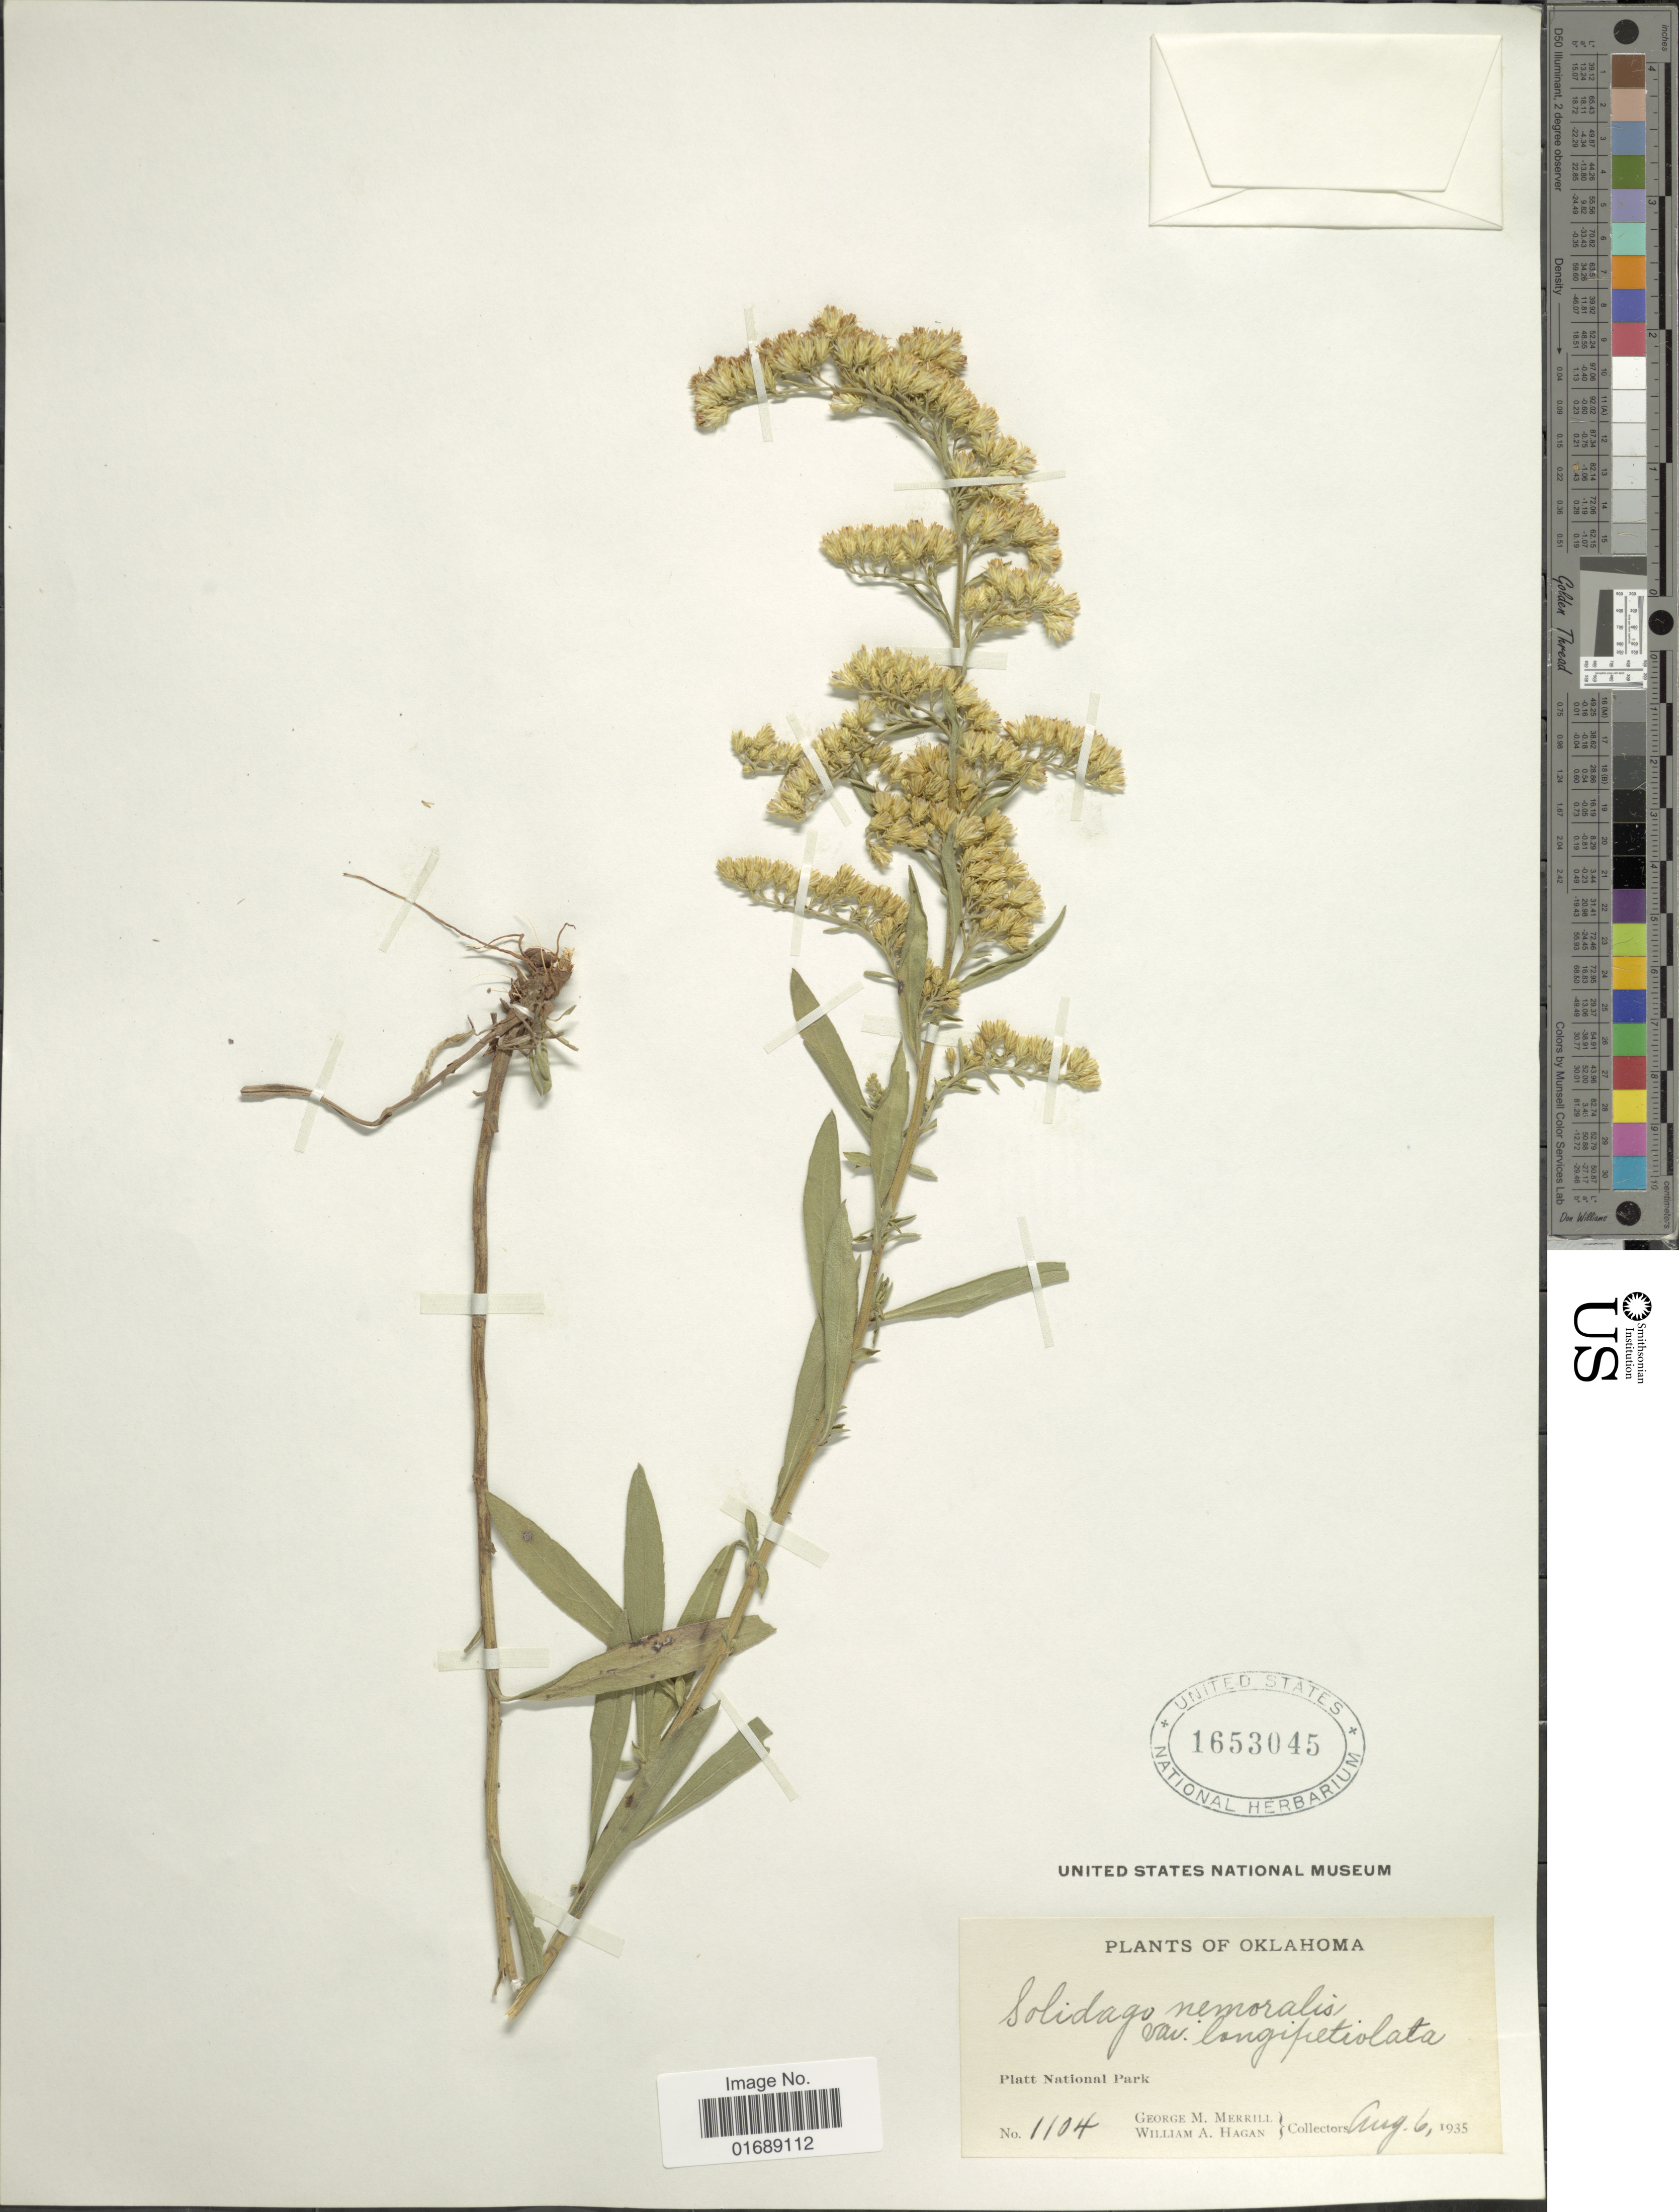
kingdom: Plantae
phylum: Tracheophyta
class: Magnoliopsida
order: Asterales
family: Asteraceae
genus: Solidago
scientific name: Solidago nemoralis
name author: Aiton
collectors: G. M. Merrill & W. Hagan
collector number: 1104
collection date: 1935-08-06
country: United States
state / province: Oklahoma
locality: Platt National Park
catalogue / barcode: US 1653045